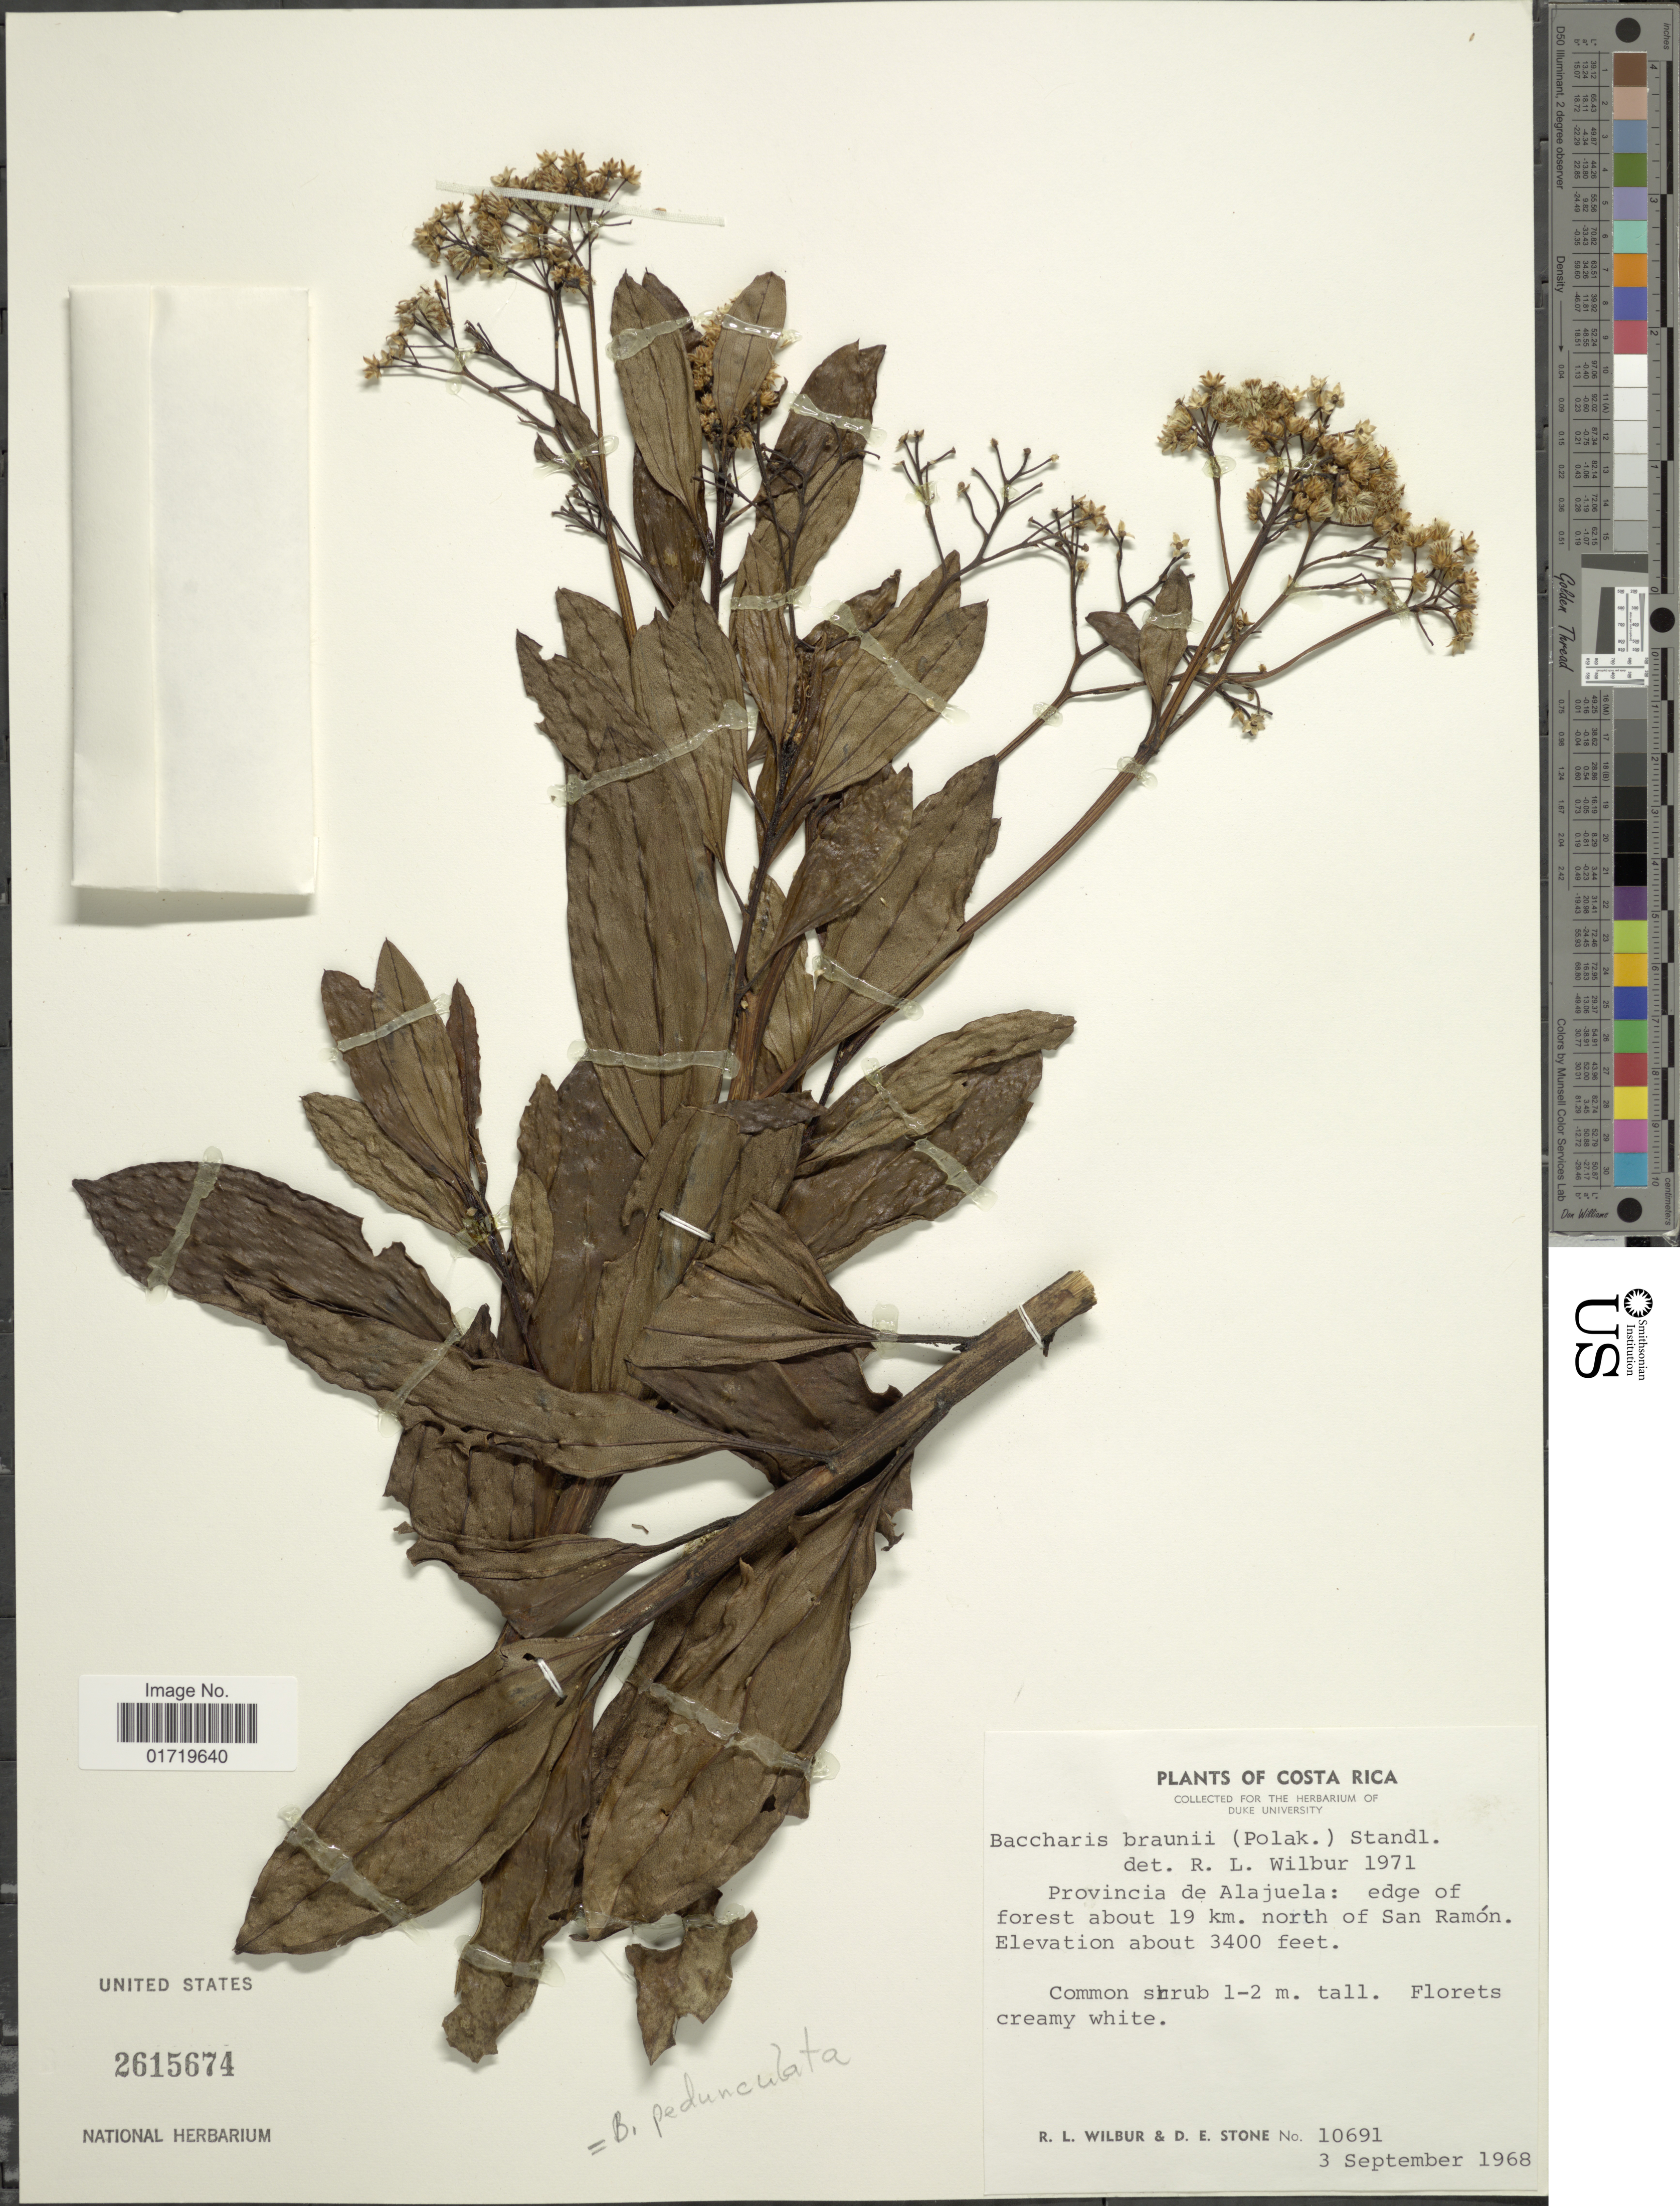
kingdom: Plantae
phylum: Tracheophyta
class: Magnoliopsida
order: Asterales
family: Asteraceae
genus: Baccharis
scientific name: Baccharis pedunculata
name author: (Mill.) Cabrera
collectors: R. L. Wilbur & D. E. Stone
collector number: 10691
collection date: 1968-09-03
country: Costa Rica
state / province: Alajuela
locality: Provincia de Alajuela: edge of forest about 19 km. north of San Ramon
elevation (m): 1036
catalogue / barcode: US 2615674